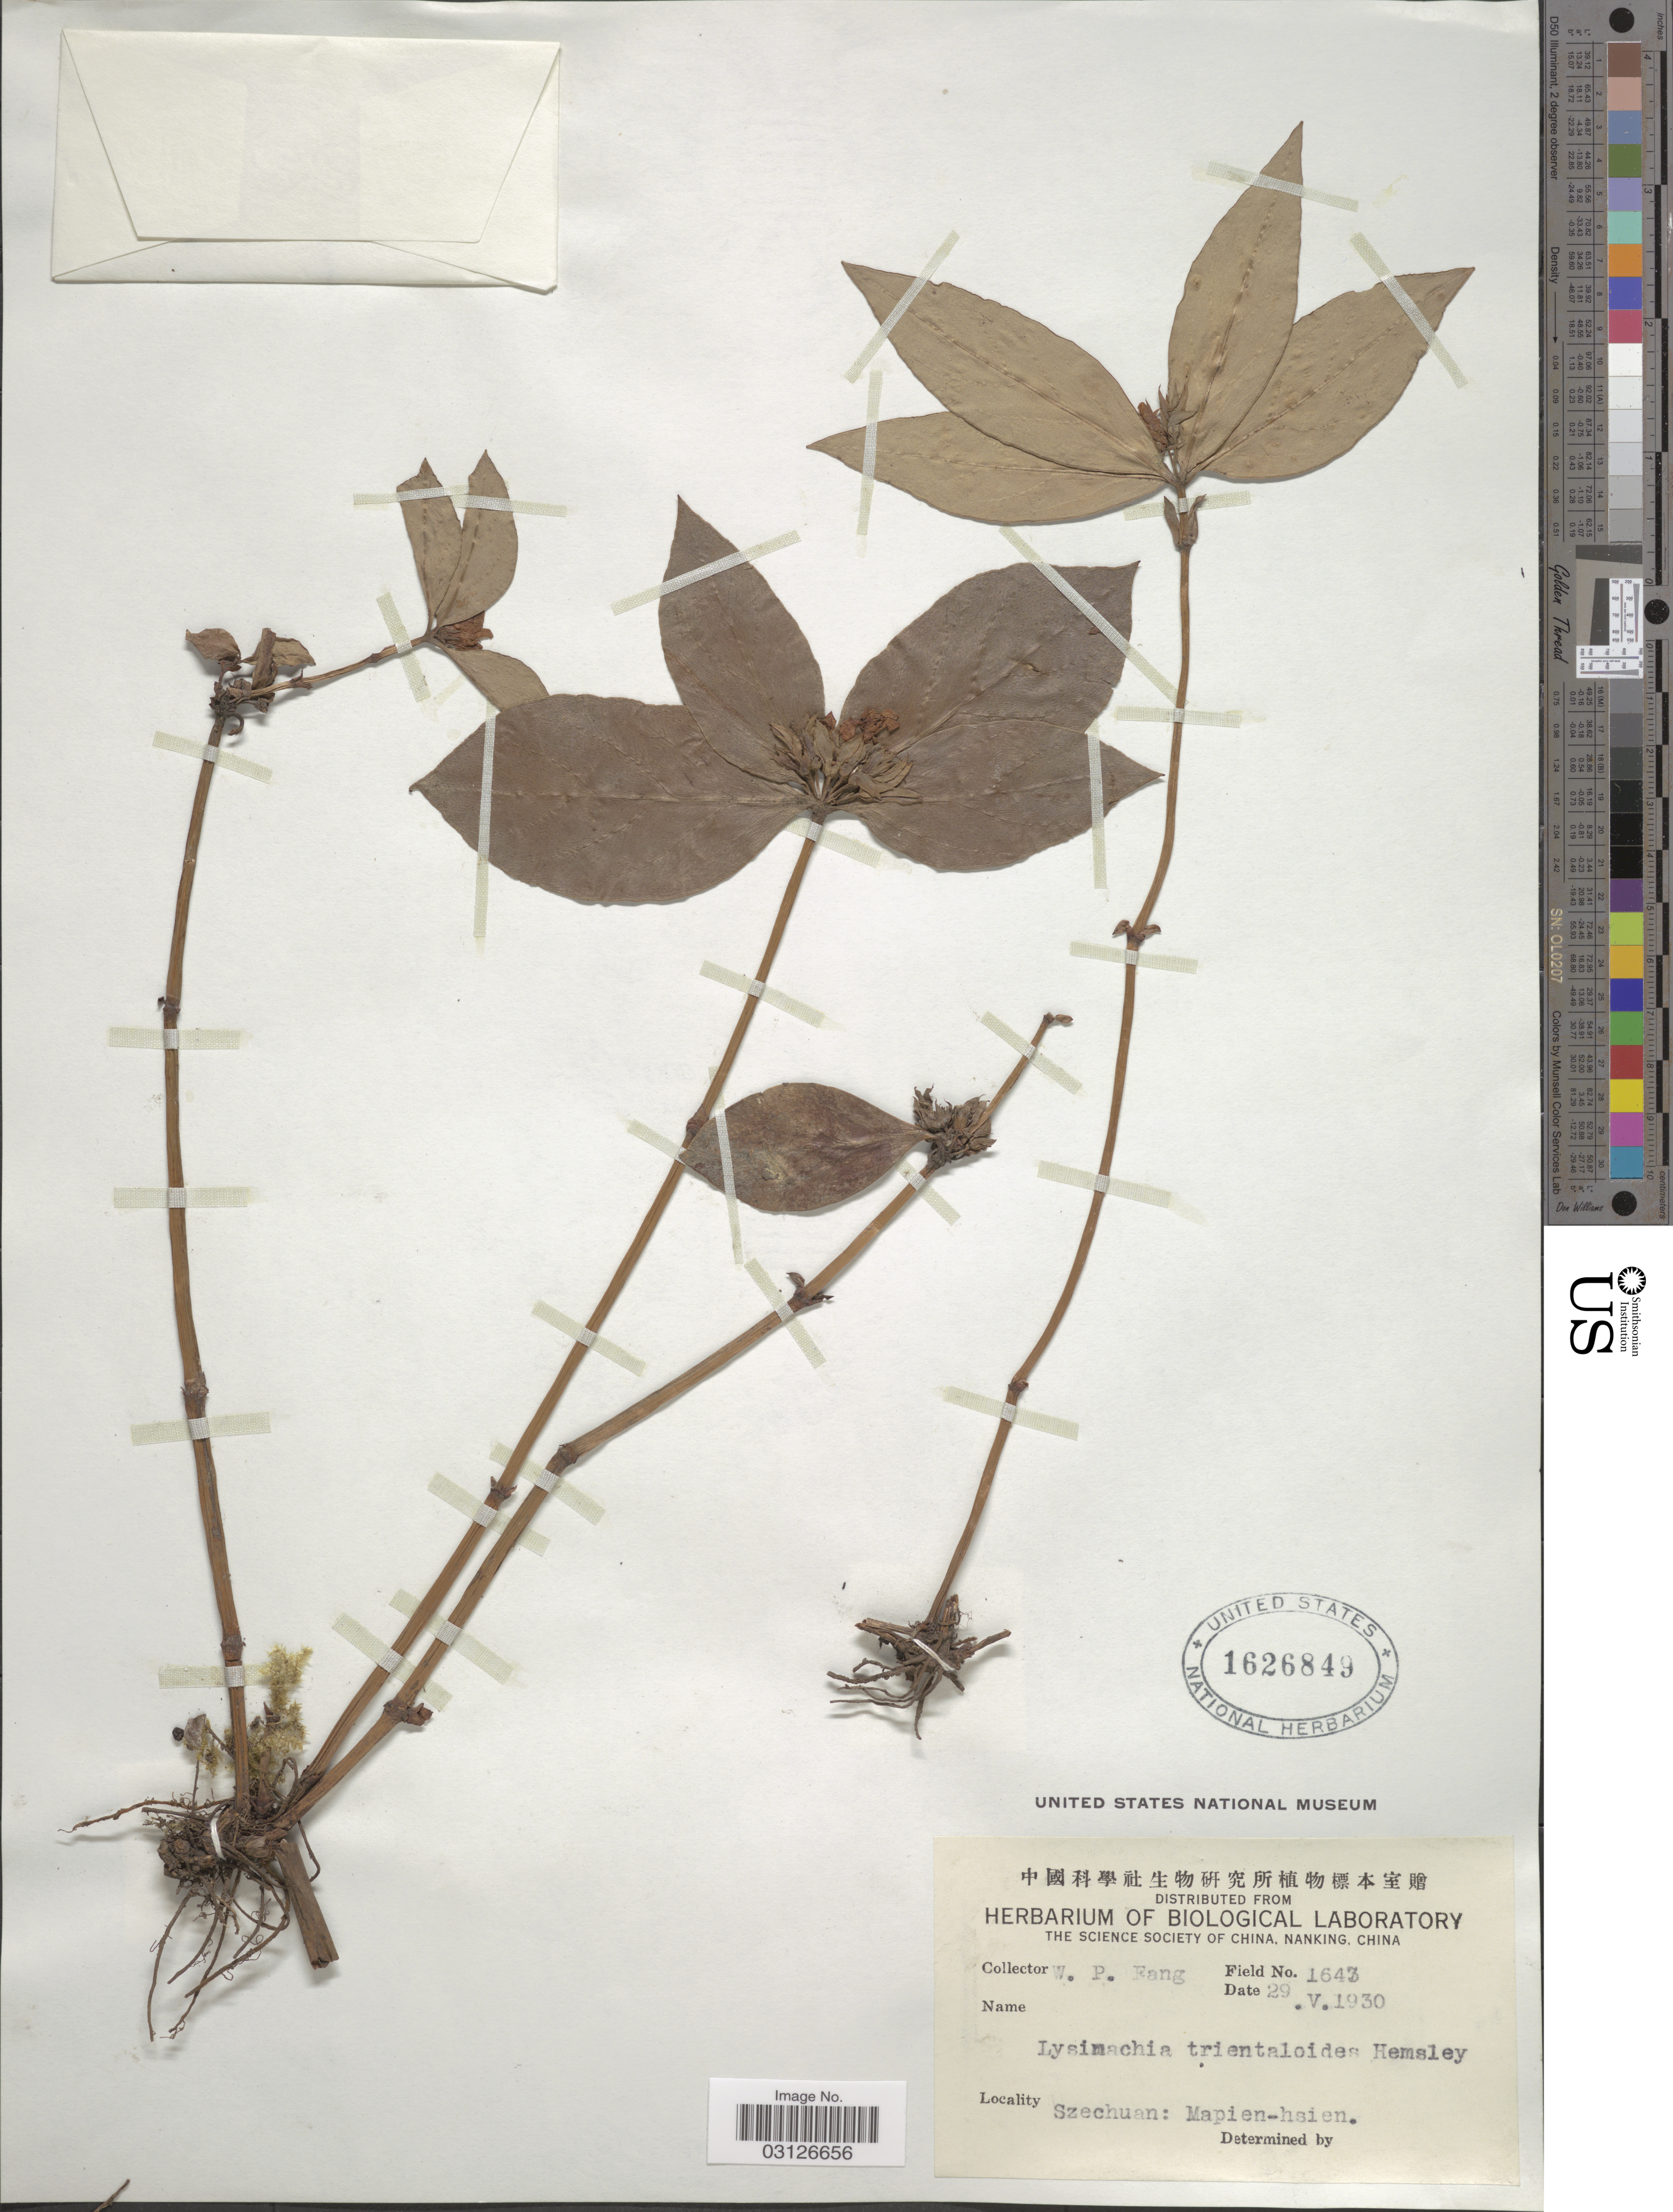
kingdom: Plantae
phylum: Tracheophyta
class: Magnoliopsida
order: Ericales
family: Primulaceae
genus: Lysimachia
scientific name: Lysimachia trientaloides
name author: Hemsl.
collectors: W. P. Fang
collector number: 1643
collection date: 1930-05-29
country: China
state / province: Sichuan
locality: Szechuan: Mapien-hsien.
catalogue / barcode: US 1626849